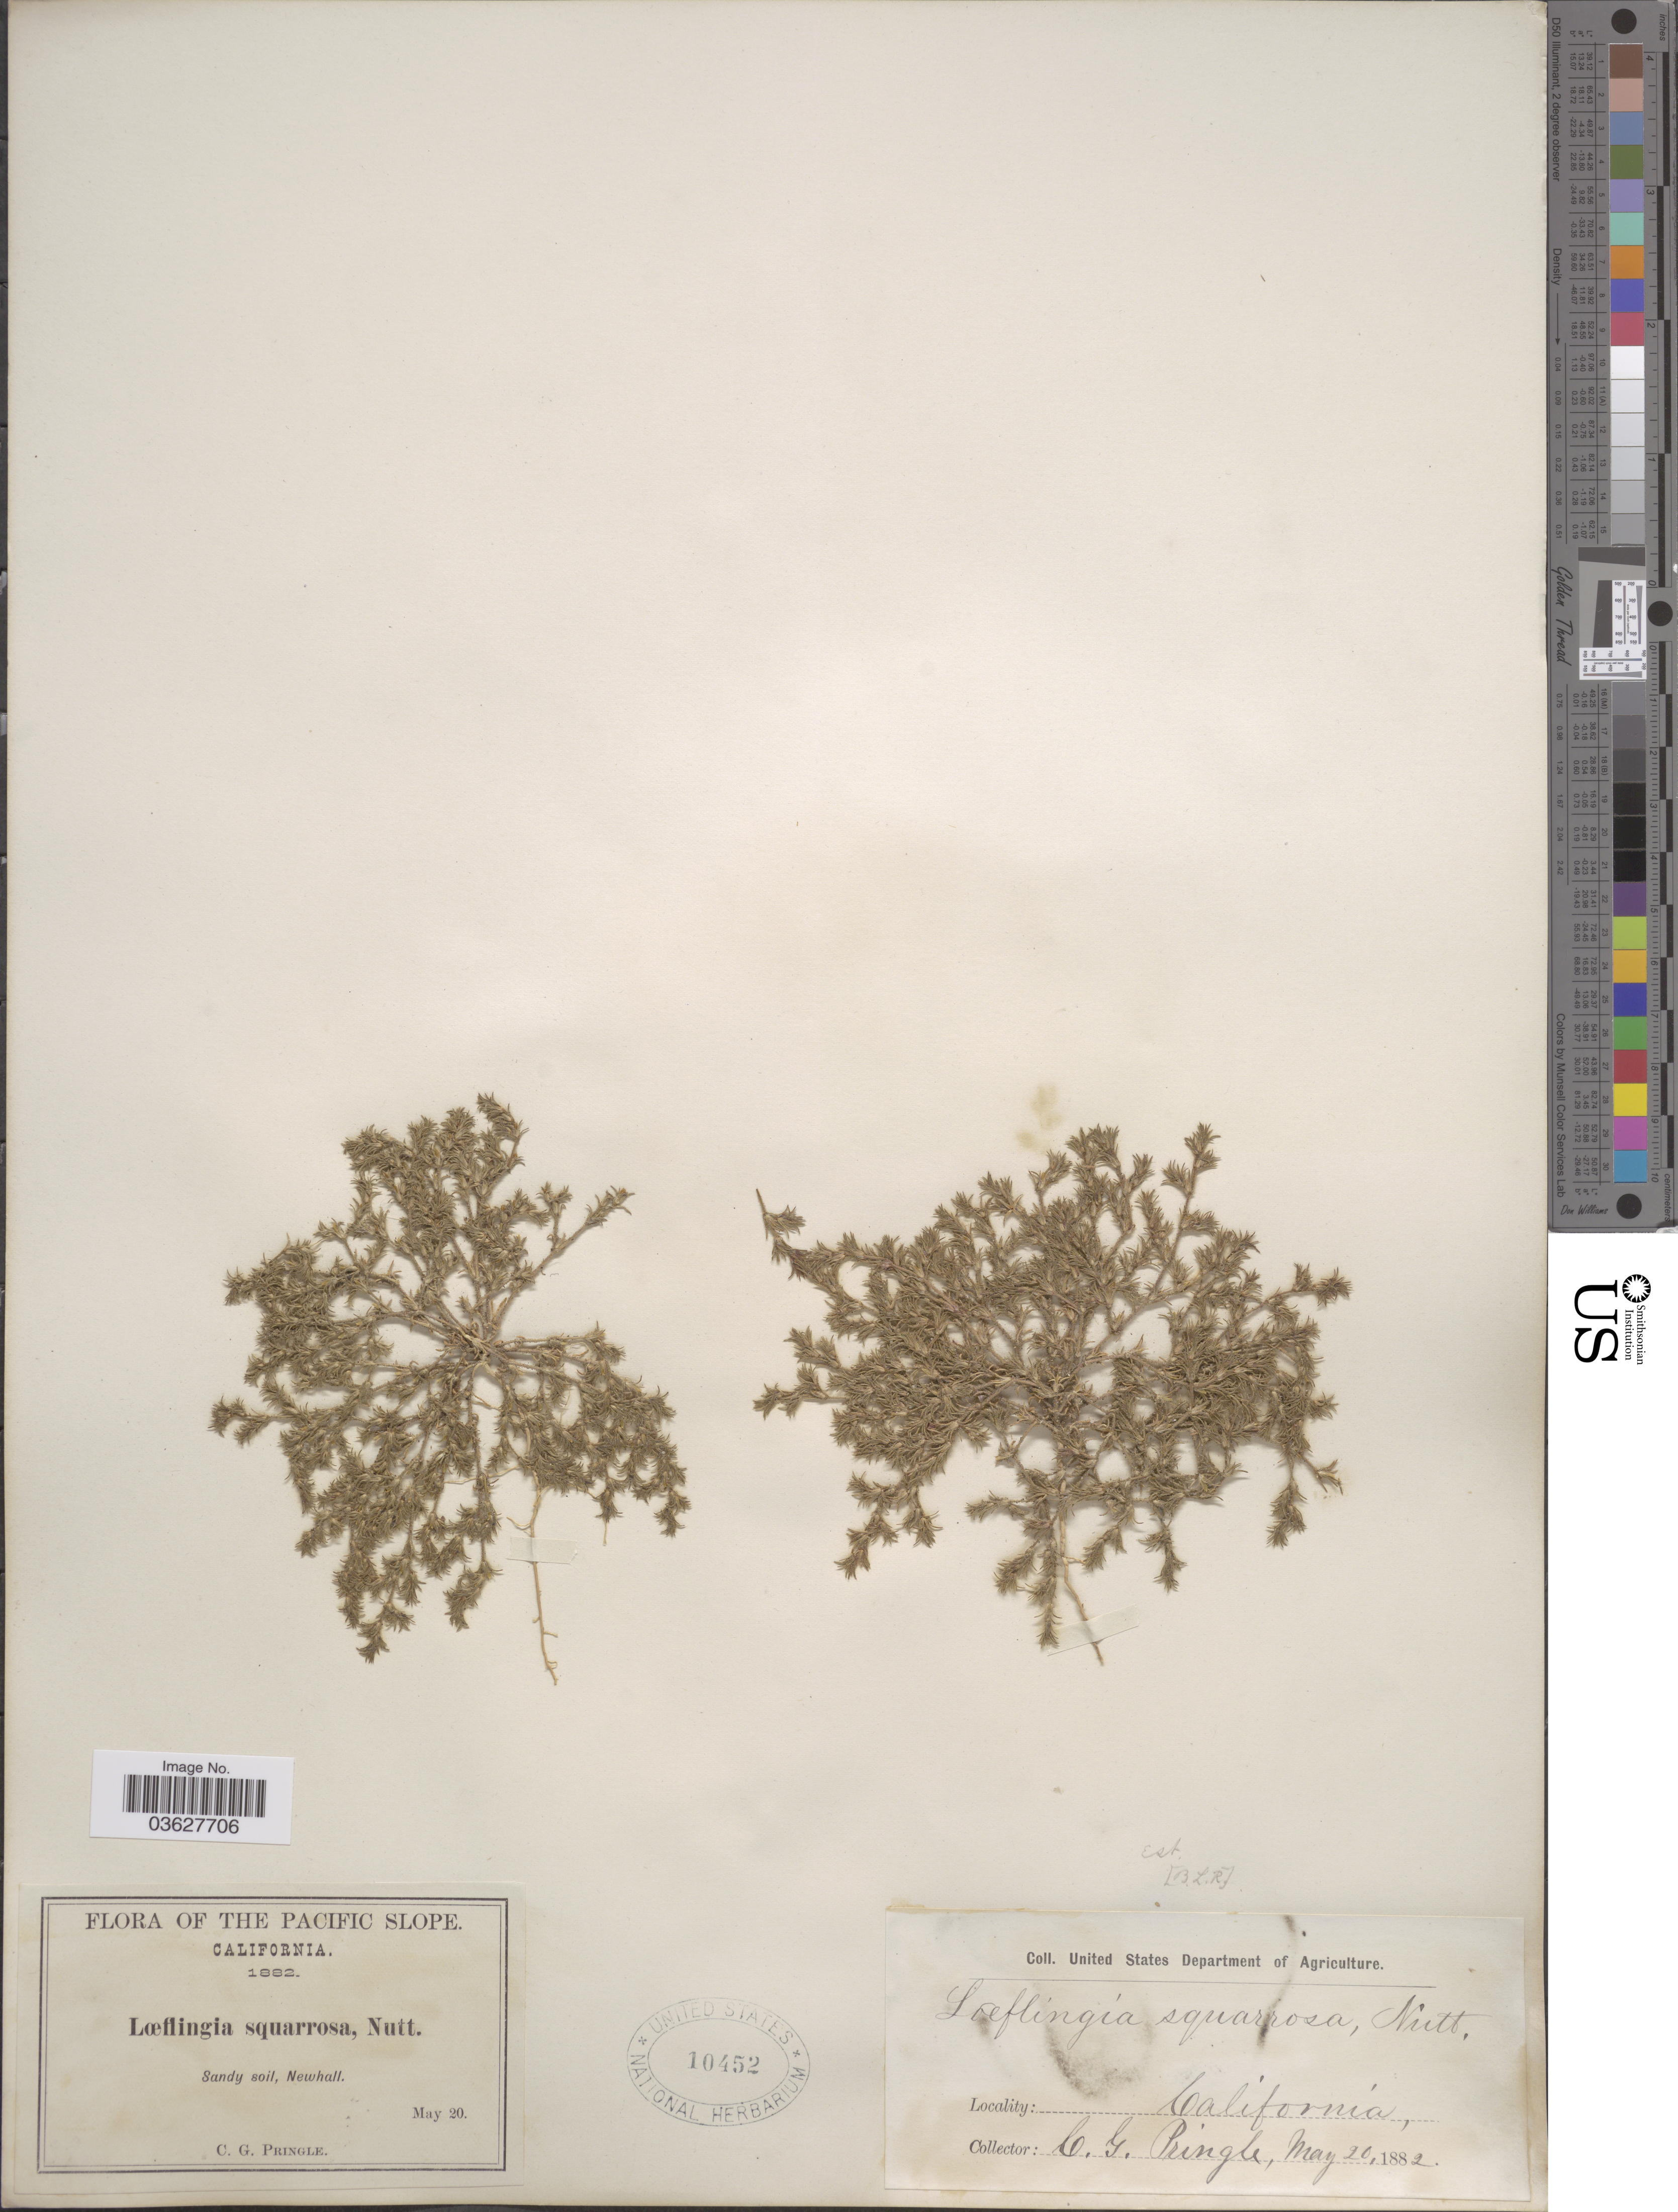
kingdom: Plantae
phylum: Tracheophyta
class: Magnoliopsida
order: Caryophyllales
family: Caryophyllaceae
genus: Loeflingia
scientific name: Loeflingia squarrosa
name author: Nutt.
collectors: C. G. Pringle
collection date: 1882-05-20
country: United States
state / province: California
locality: The Pacific Slope. Newhall.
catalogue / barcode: US 10452